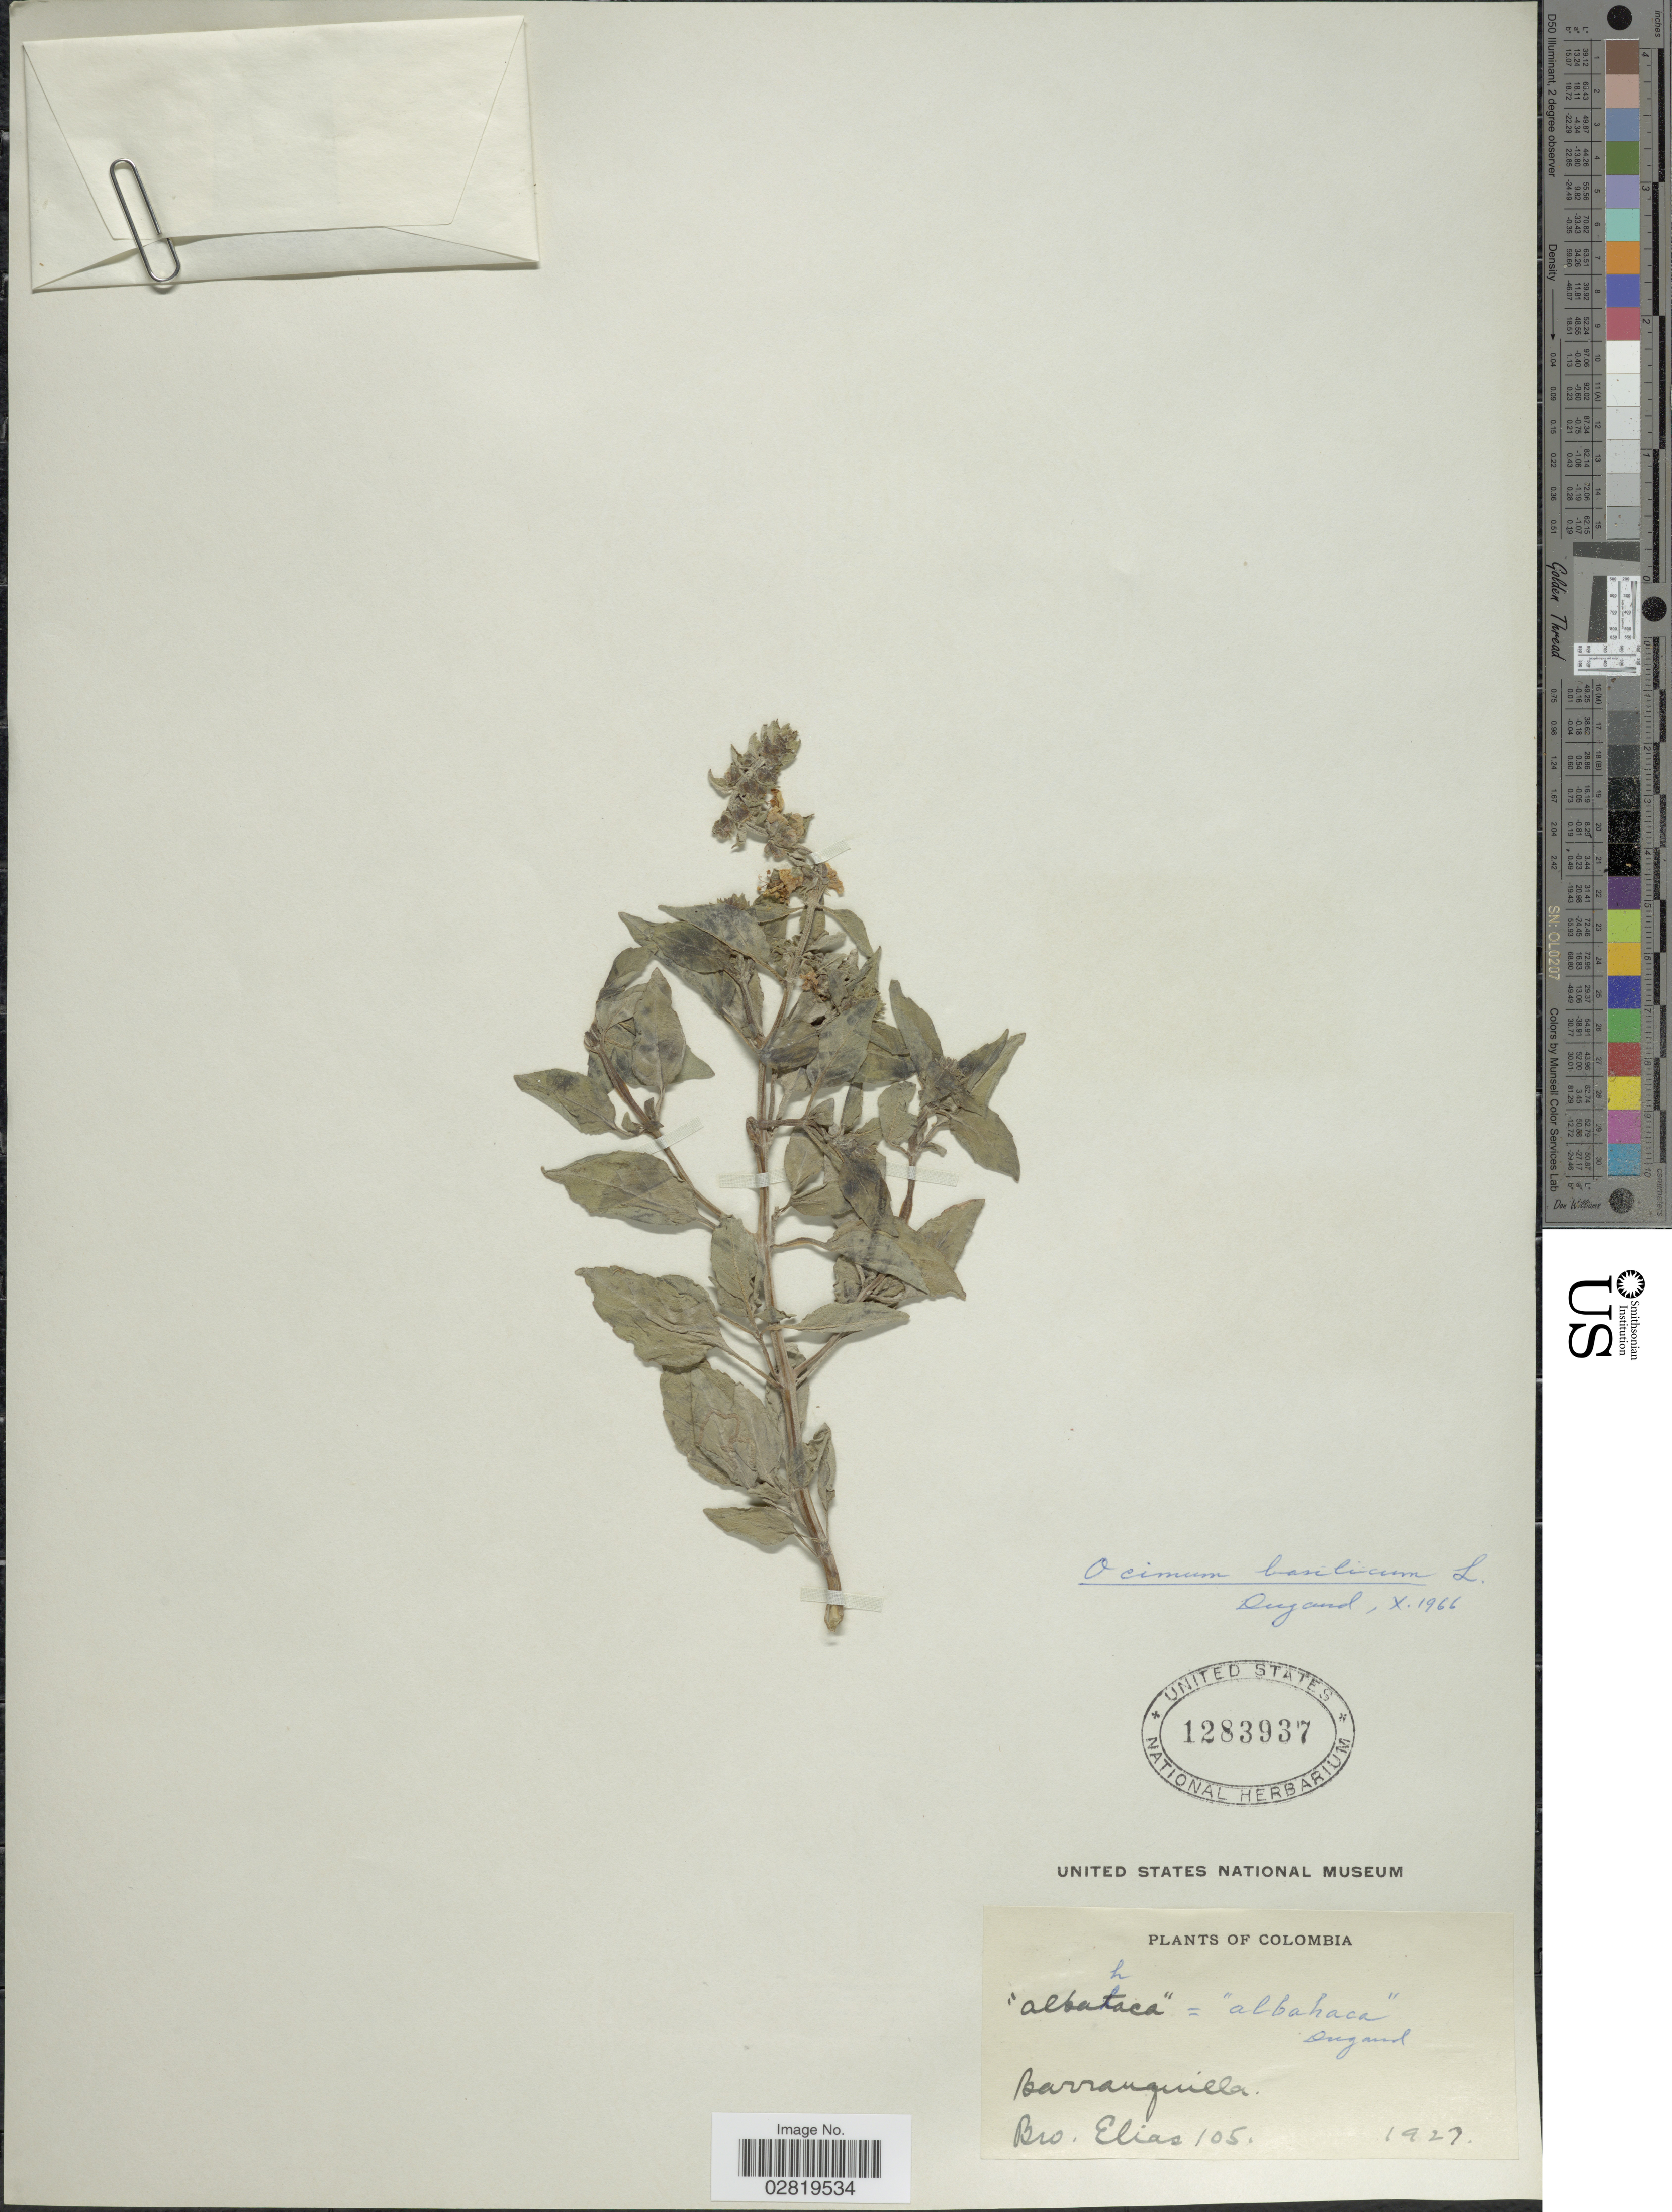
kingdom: Plantae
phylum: Tracheophyta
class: Magnoliopsida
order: Lamiales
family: Lamiaceae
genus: Ocimum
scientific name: Ocimum basilicum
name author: L.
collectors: Bro. Elias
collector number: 105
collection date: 1927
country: Colombia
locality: Barranquilla.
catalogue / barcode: US 1283937